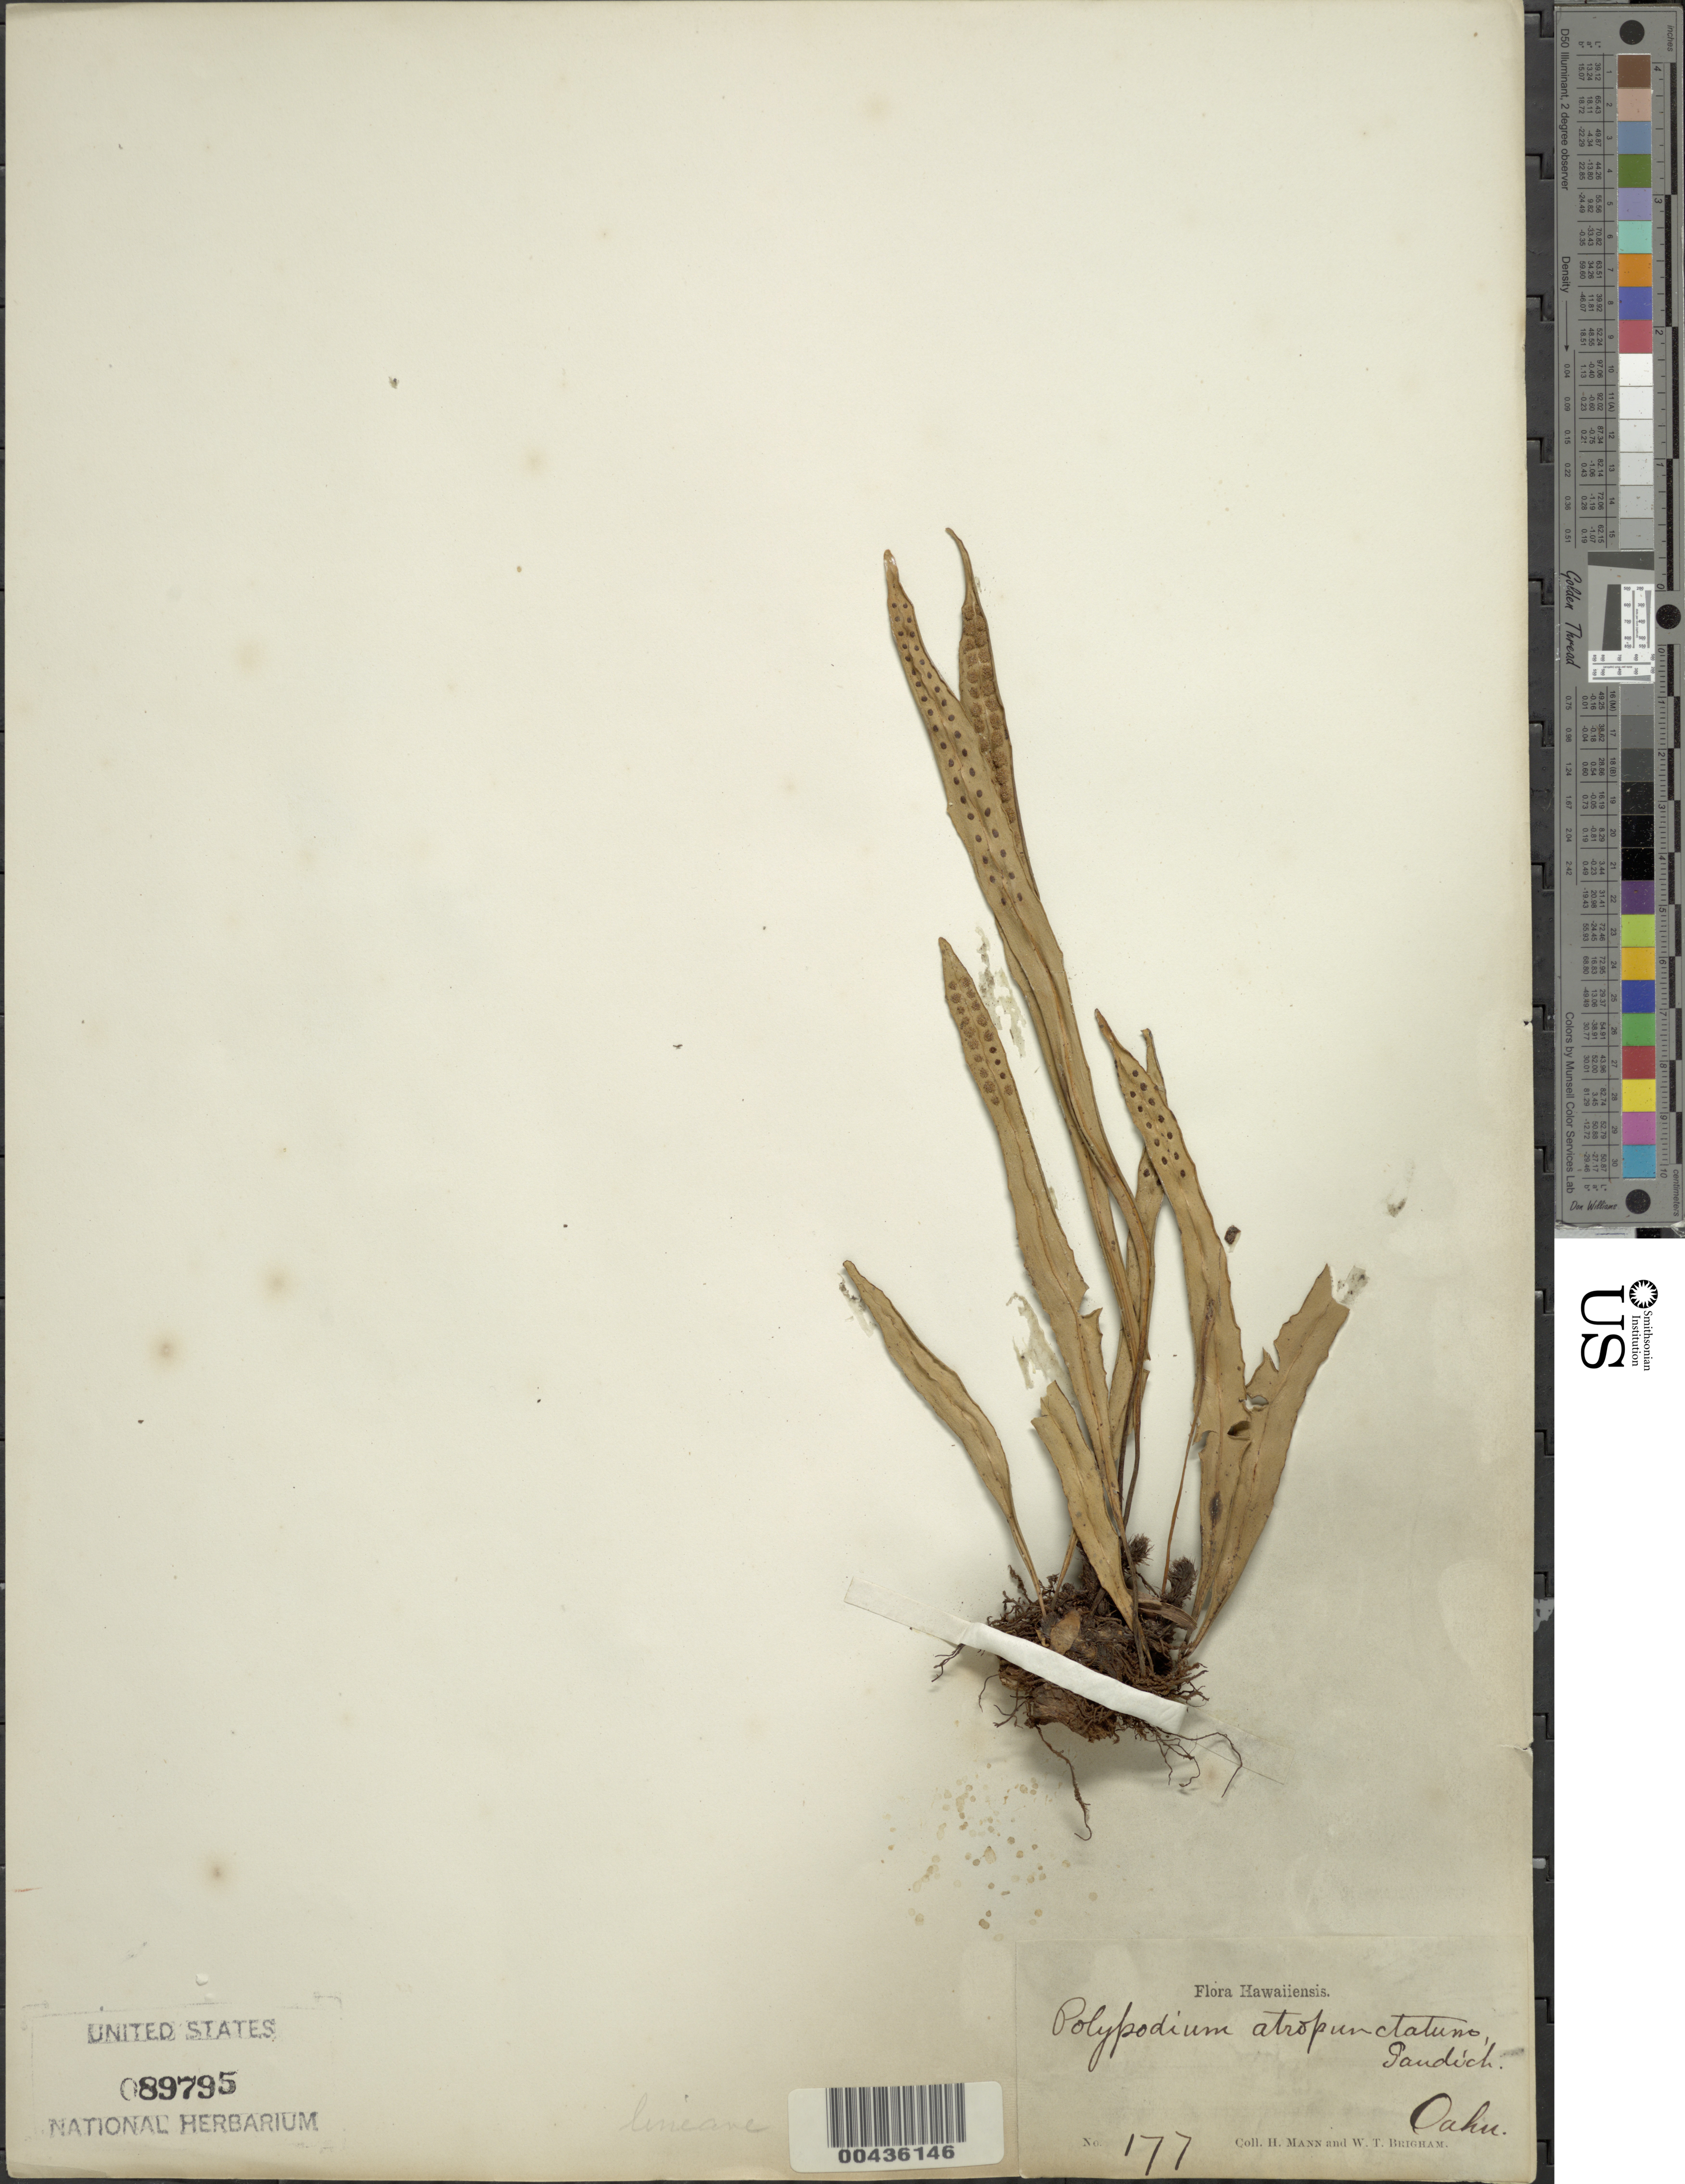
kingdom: Plantae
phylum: Tracheophyta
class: Polypodiopsida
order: Polypodiales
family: Polypodiaceae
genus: Lepisorus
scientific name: Lepisorus thunbergianus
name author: (Kaulf.) Ching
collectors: H. Mann & W. T. Brigham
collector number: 177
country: United States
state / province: Hawaii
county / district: Honolulu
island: Oahu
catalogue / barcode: US 89795